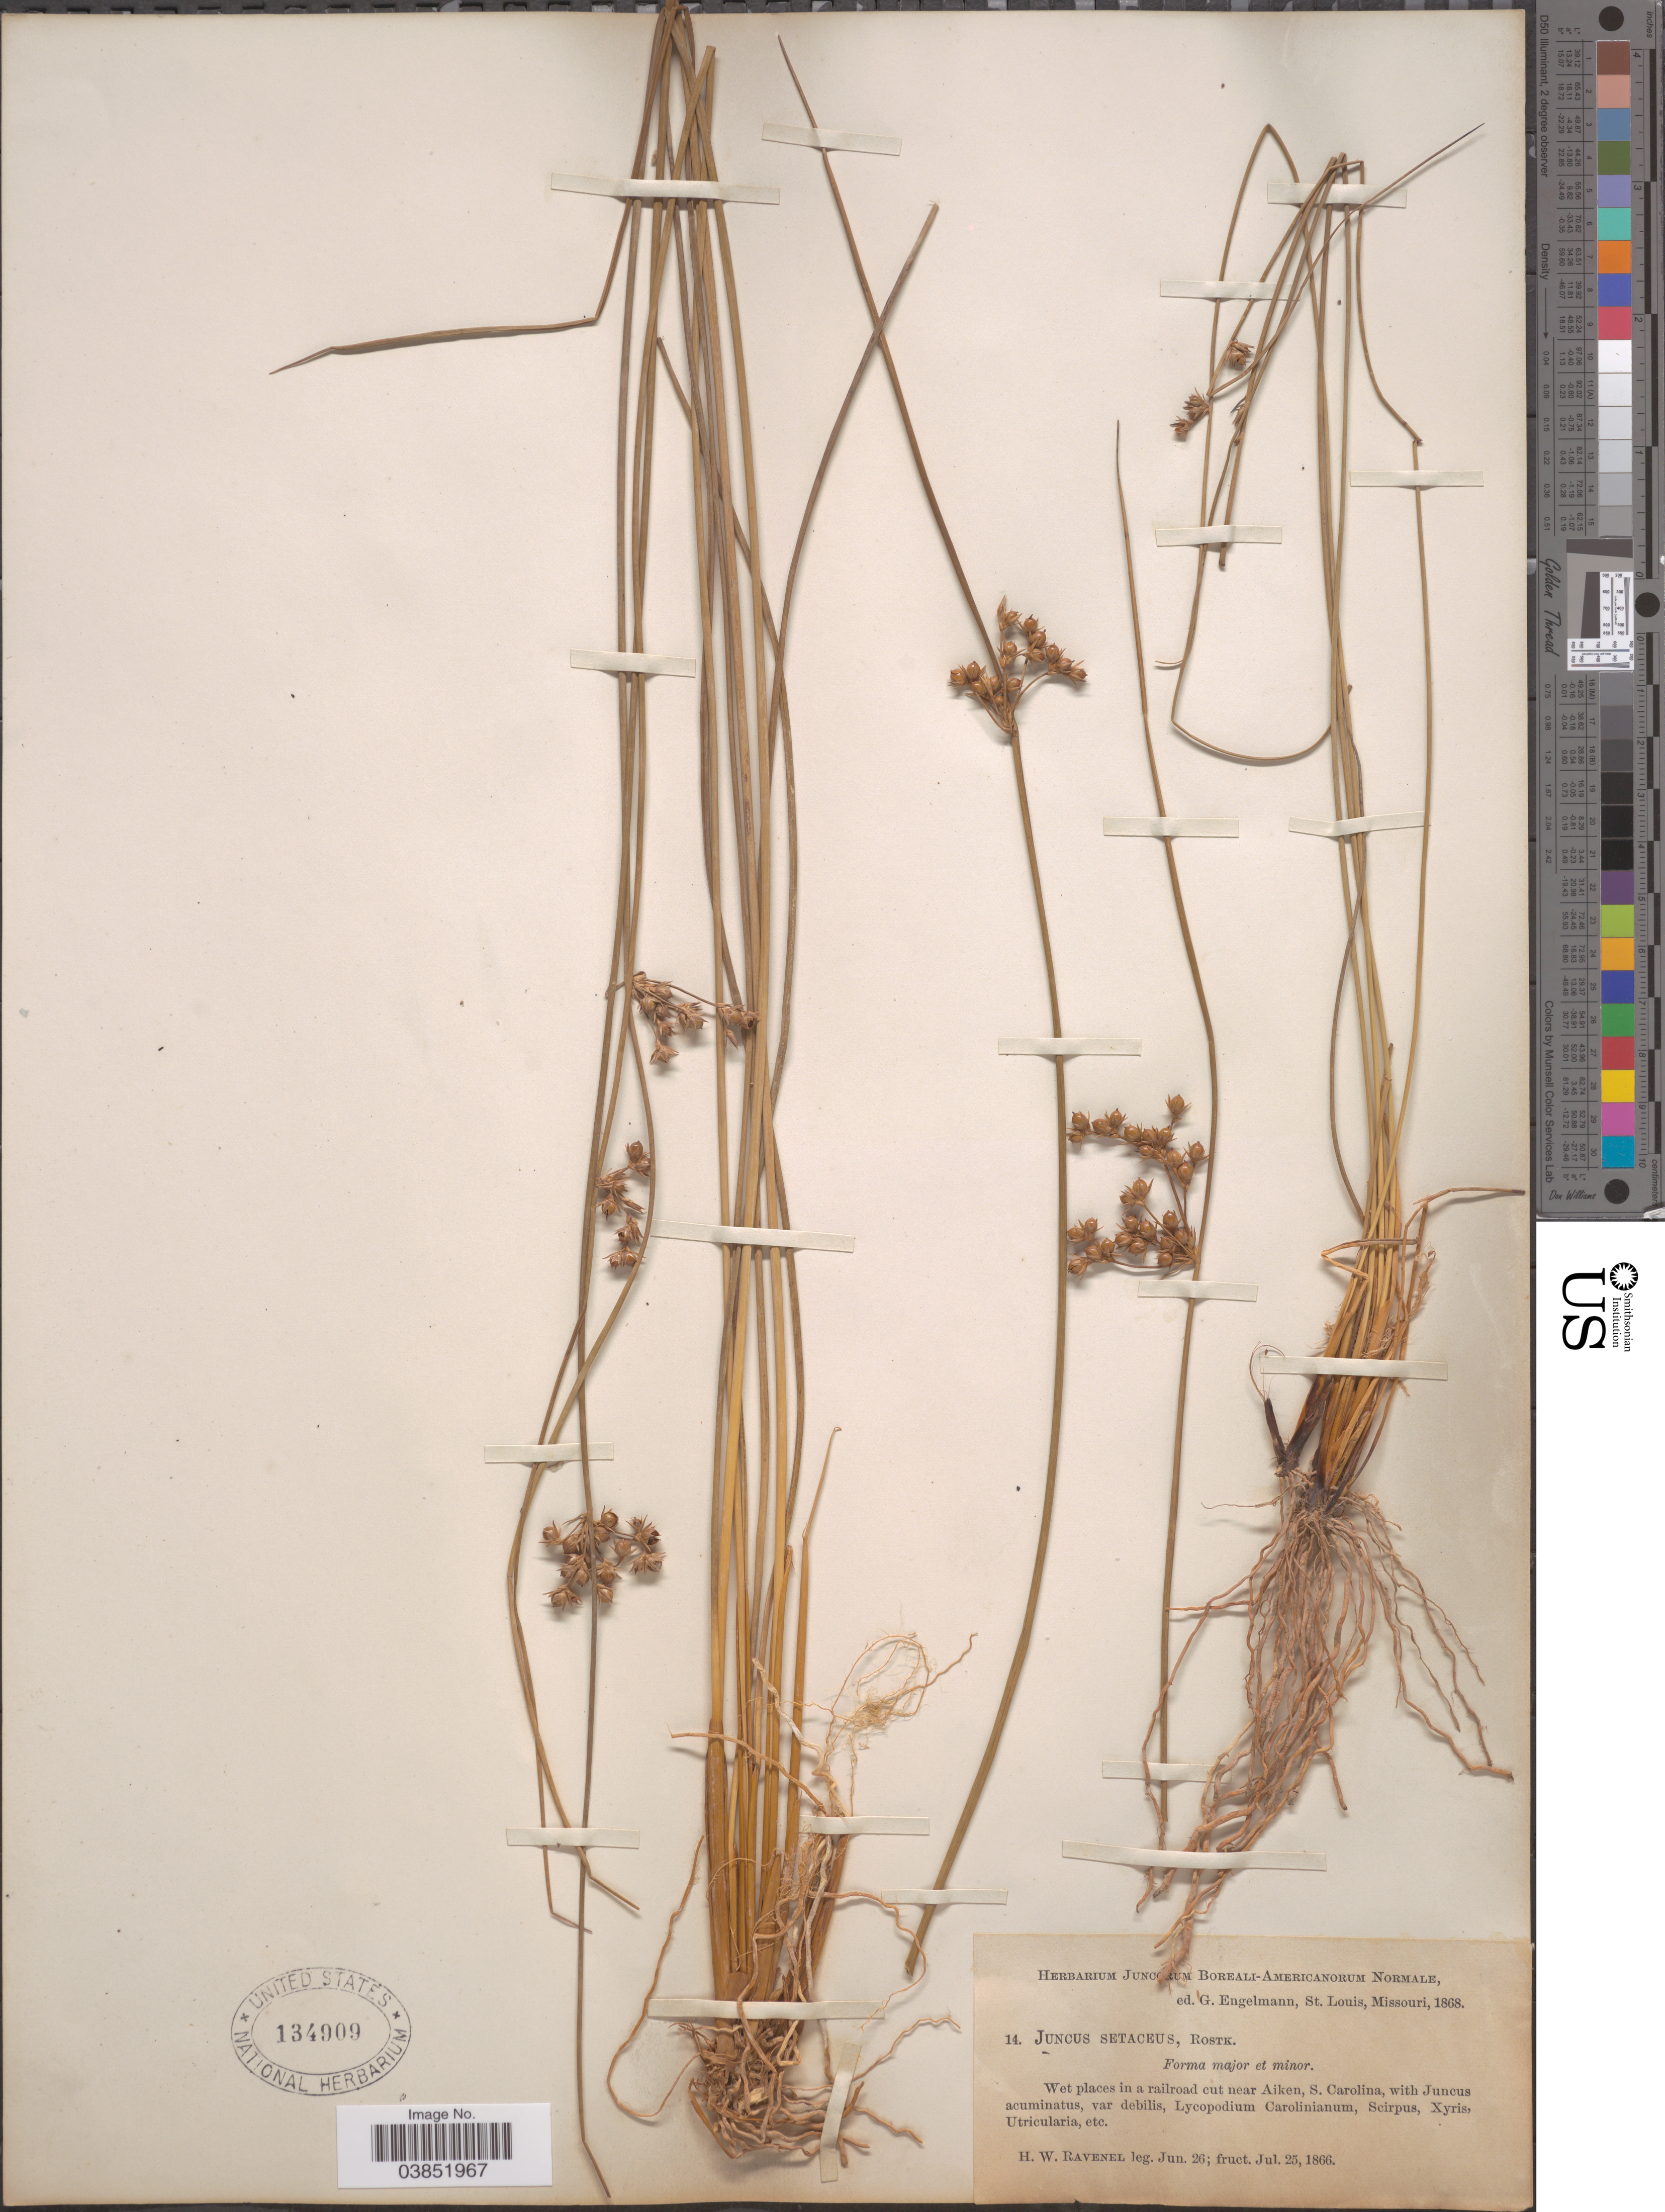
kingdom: Plantae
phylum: Tracheophyta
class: Liliopsida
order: Poales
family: Juncaceae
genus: Juncus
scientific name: Juncus coriaceus Mack.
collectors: H. Ravenel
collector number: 14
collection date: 1866-06-26/1866-07-25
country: United States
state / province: South Carolina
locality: Wet places in a railroad cut near Aiken.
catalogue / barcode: US 134909